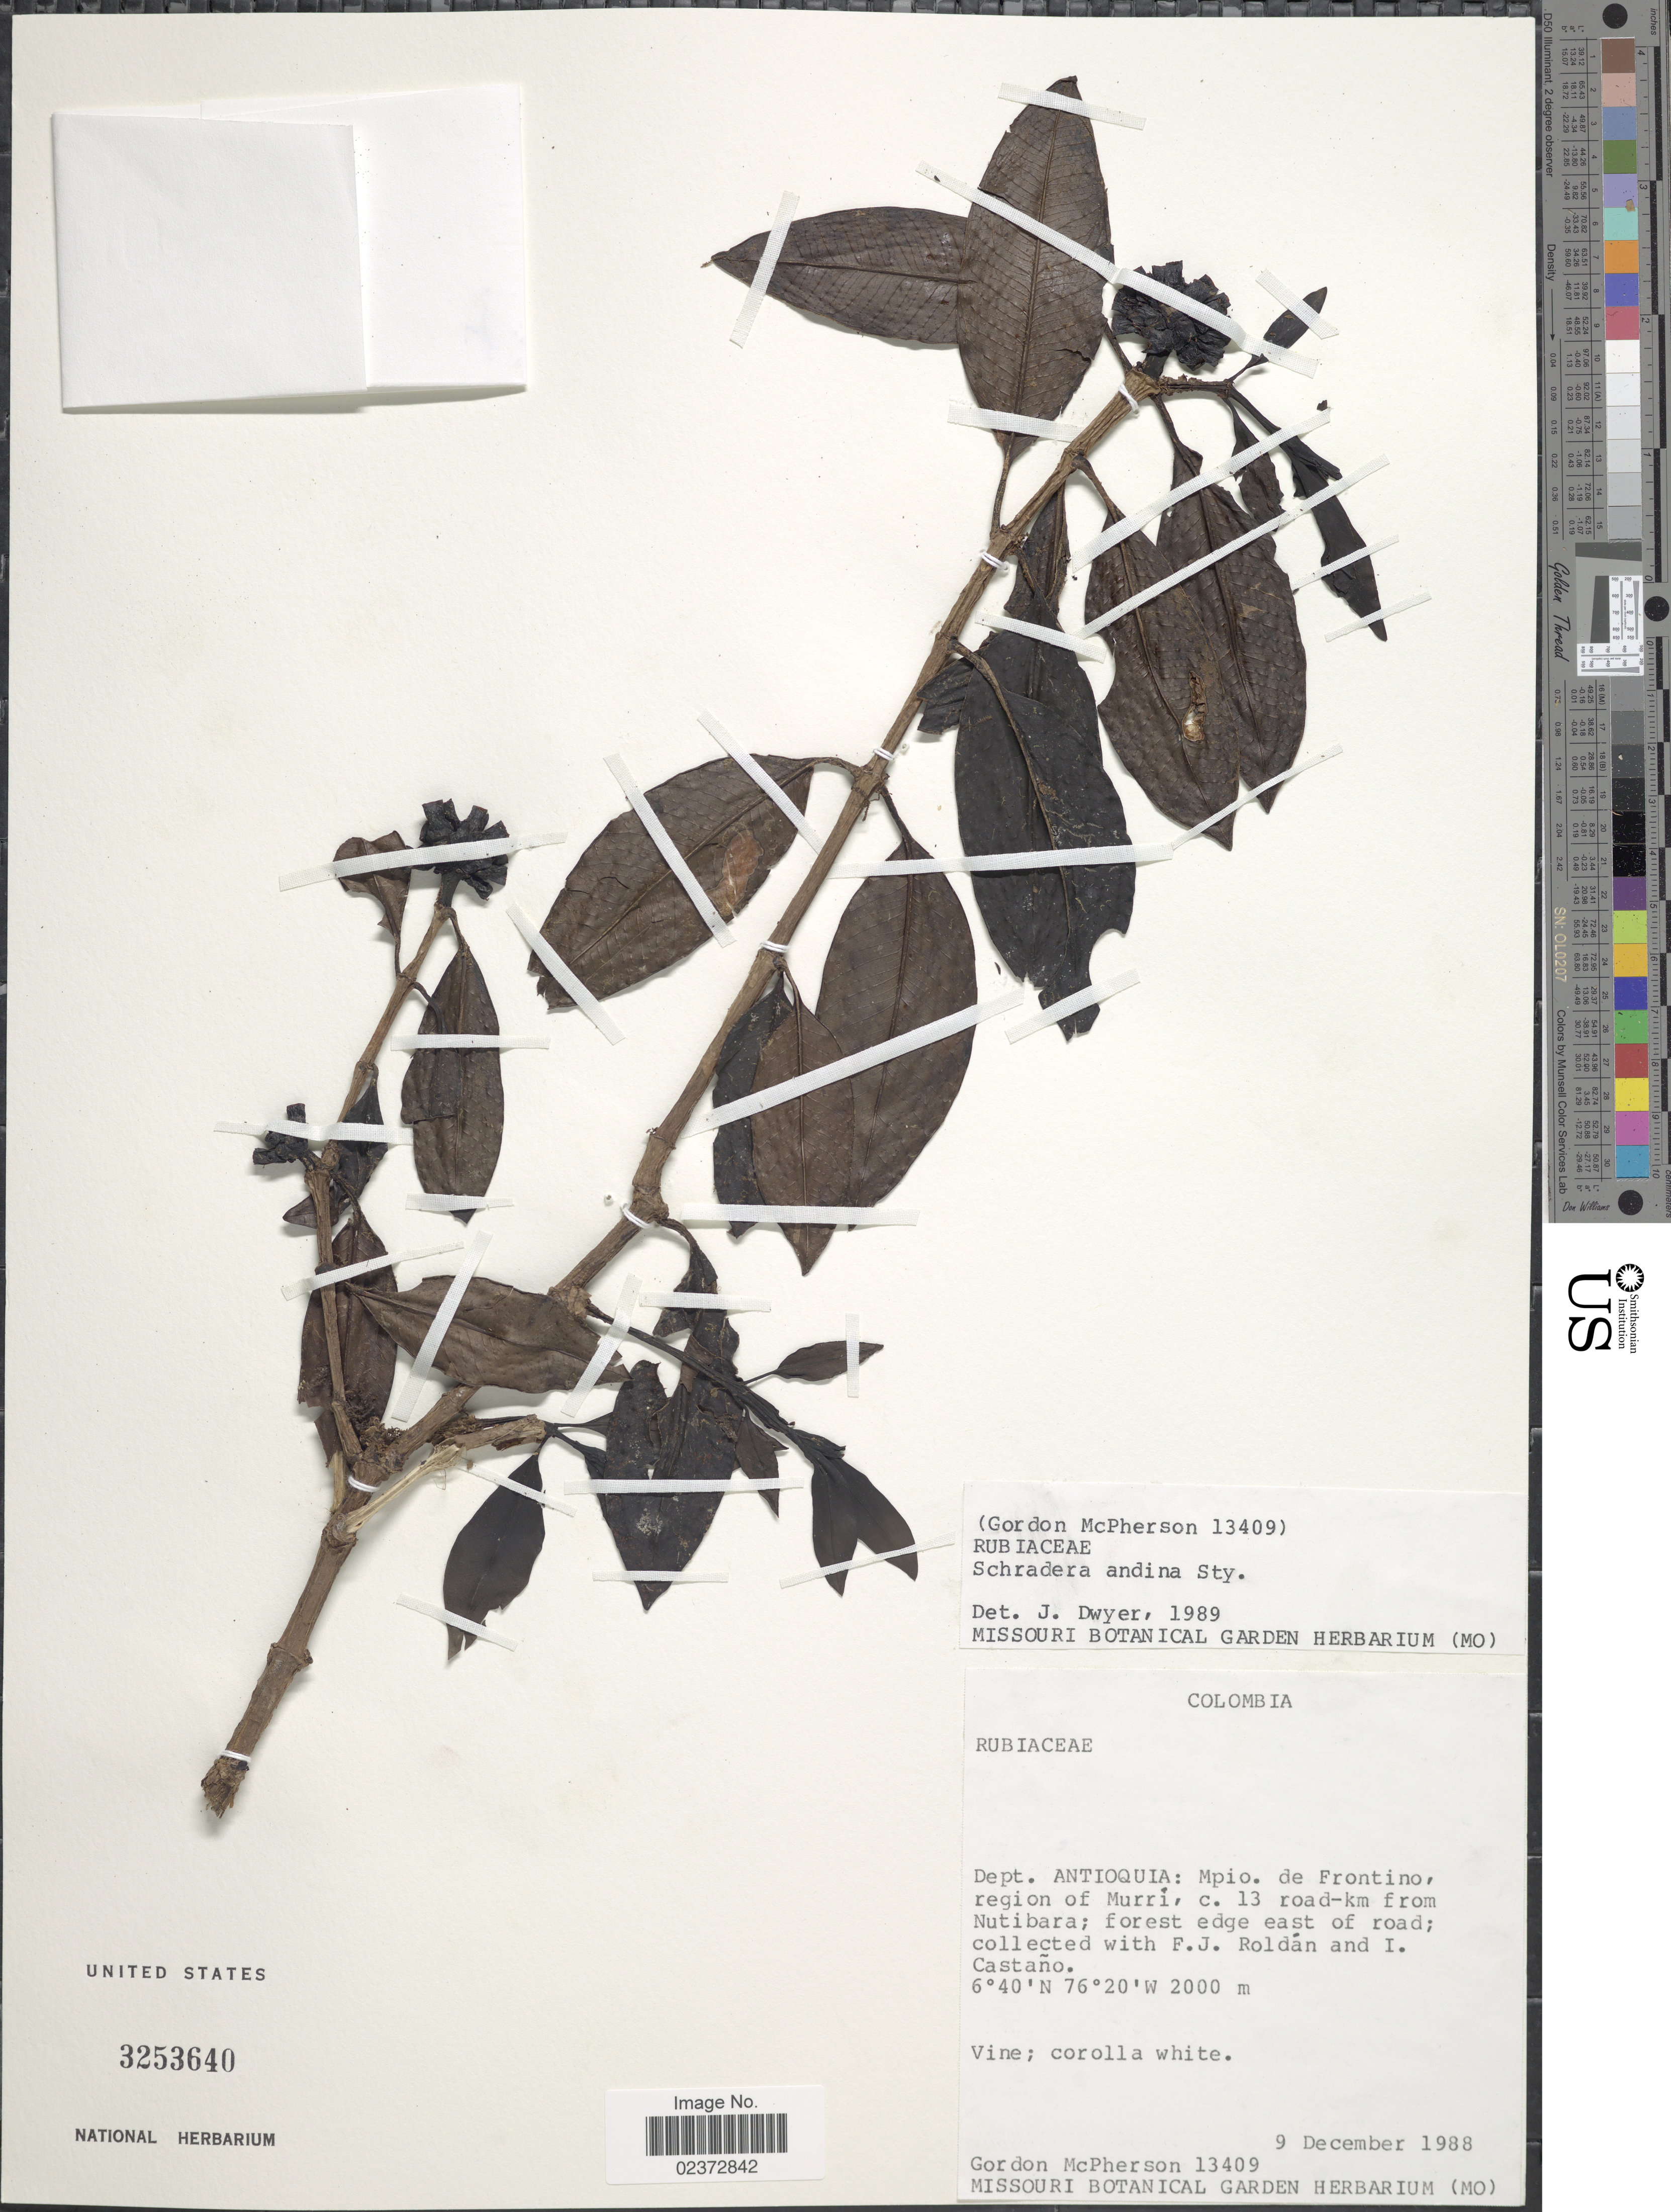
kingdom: Plantae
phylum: Tracheophyta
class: Magnoliopsida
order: Gentianales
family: Rubiaceae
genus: Schradera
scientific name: Schradera andina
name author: Steyerm.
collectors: G. D. McPherson, F. J. Roldán & I. Castaño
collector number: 13409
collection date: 1988-12-09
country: Colombia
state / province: Antioquia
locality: Mpio de Frontino, region of Murrí, c. 13 road-km from Nutibara; forest edge east of road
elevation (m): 2000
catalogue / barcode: US 3253640